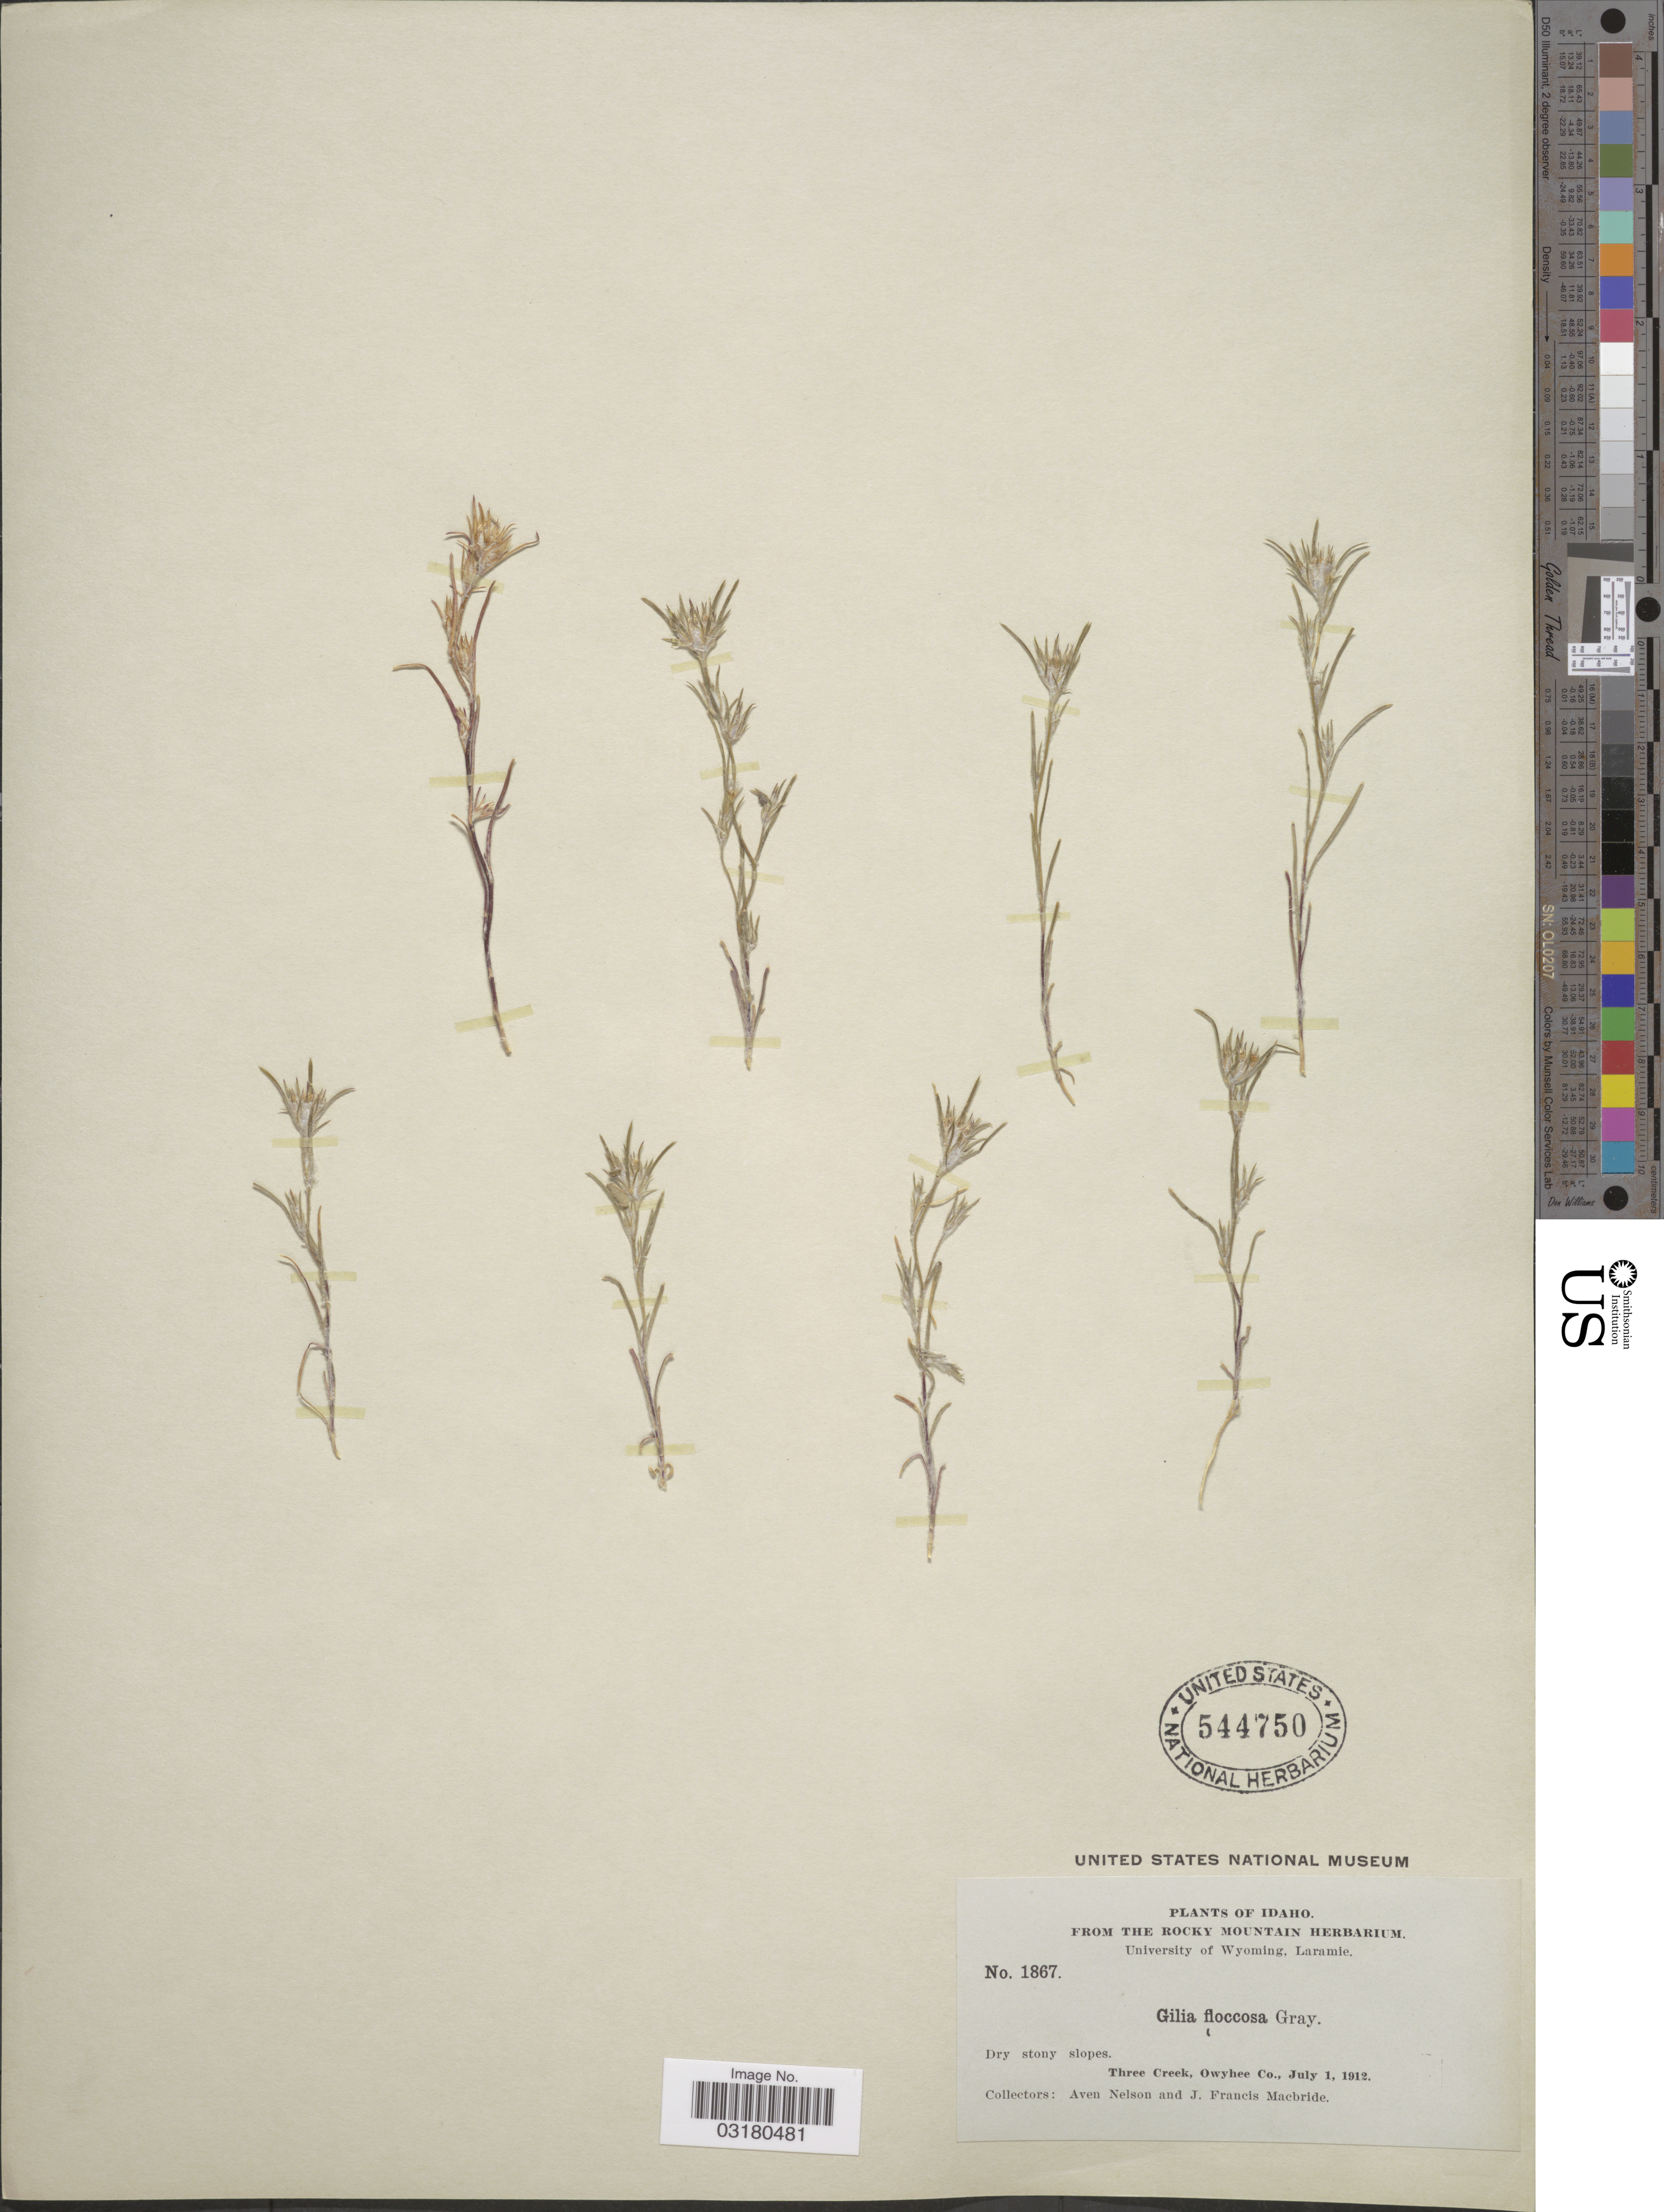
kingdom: Plantae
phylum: Tracheophyta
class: Magnoliopsida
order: Ericales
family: Polemoniaceae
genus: Eriastrum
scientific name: Eriastrum wilcoxii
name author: (A. Nelson) H. Mason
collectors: A. Nelson & J. F. Macbride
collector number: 1867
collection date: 1912-07-01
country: United States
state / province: Idaho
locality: Three Creek, Owyhee Co.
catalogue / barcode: US 544750